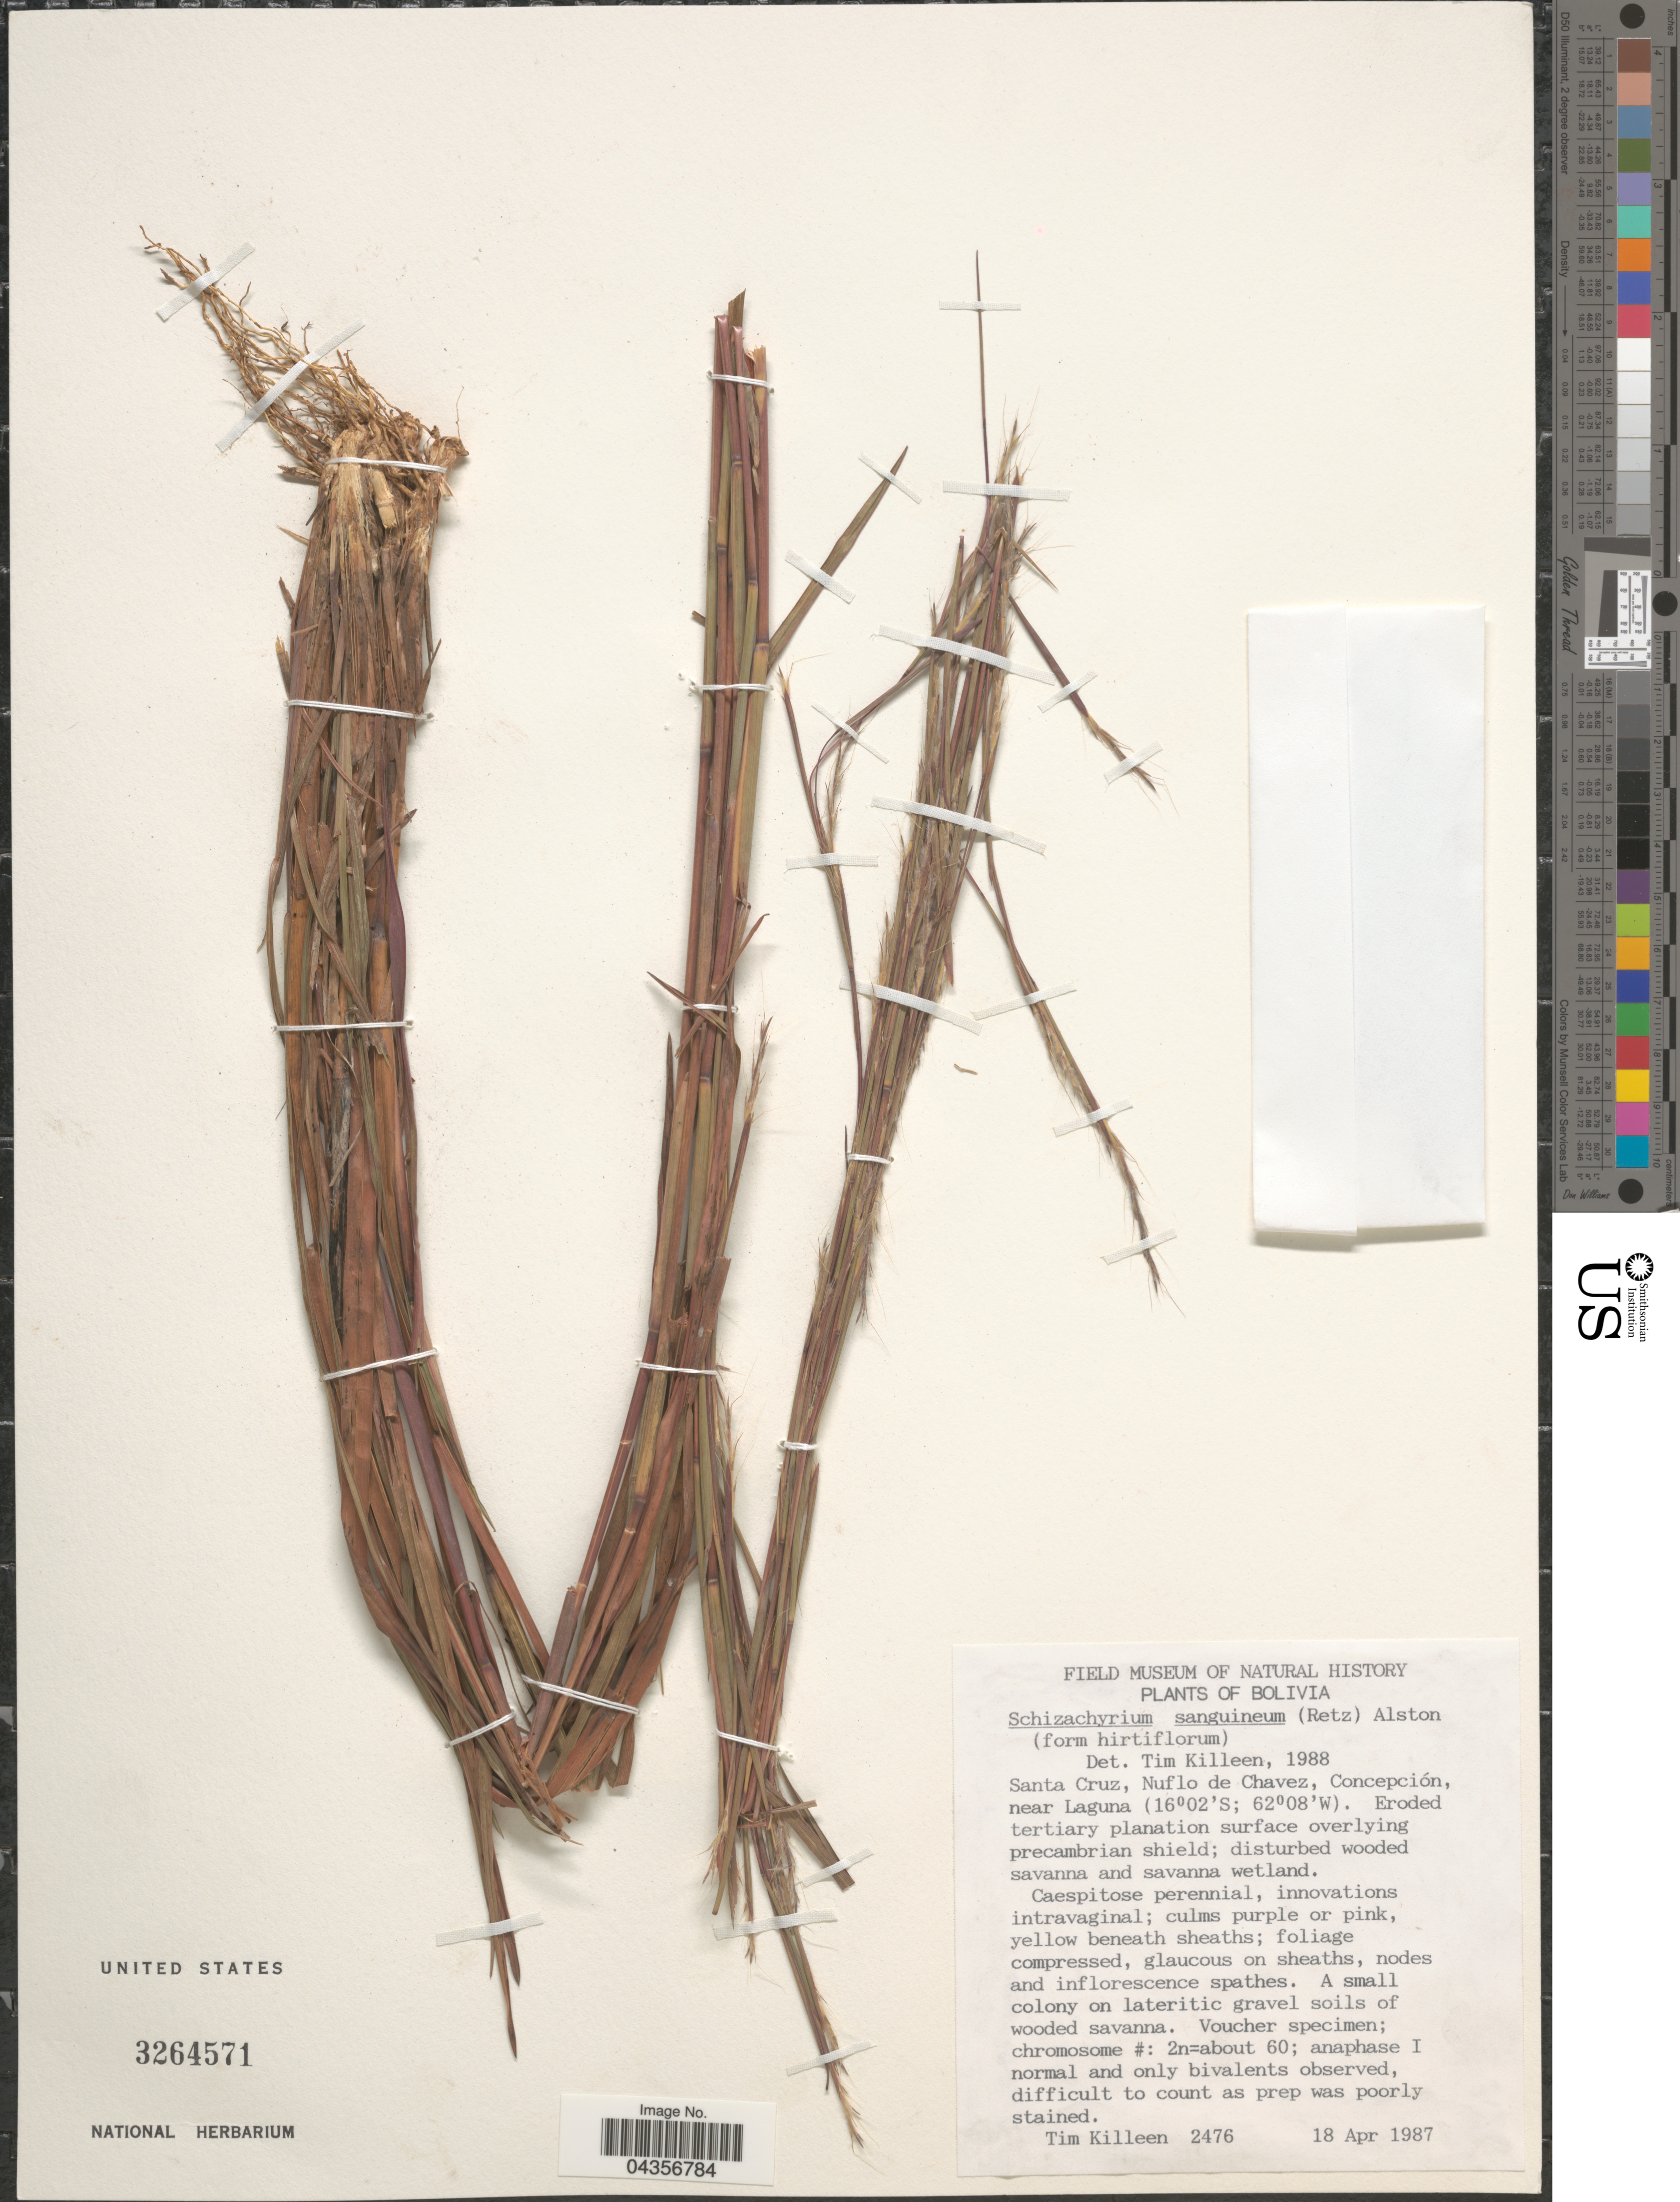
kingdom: Plantae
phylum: Tracheophyta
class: Liliopsida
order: Poales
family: Poaceae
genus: Schizachyrium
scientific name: Schizachyrium sanguineum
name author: (Retz.) Alston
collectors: T. J. Killeen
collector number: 2476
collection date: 1987-04-18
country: Bolivia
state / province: Santa Cruz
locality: Santa Cruz, Nuflo de Chavez, Concepción, near Laguna.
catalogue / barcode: US 3264571